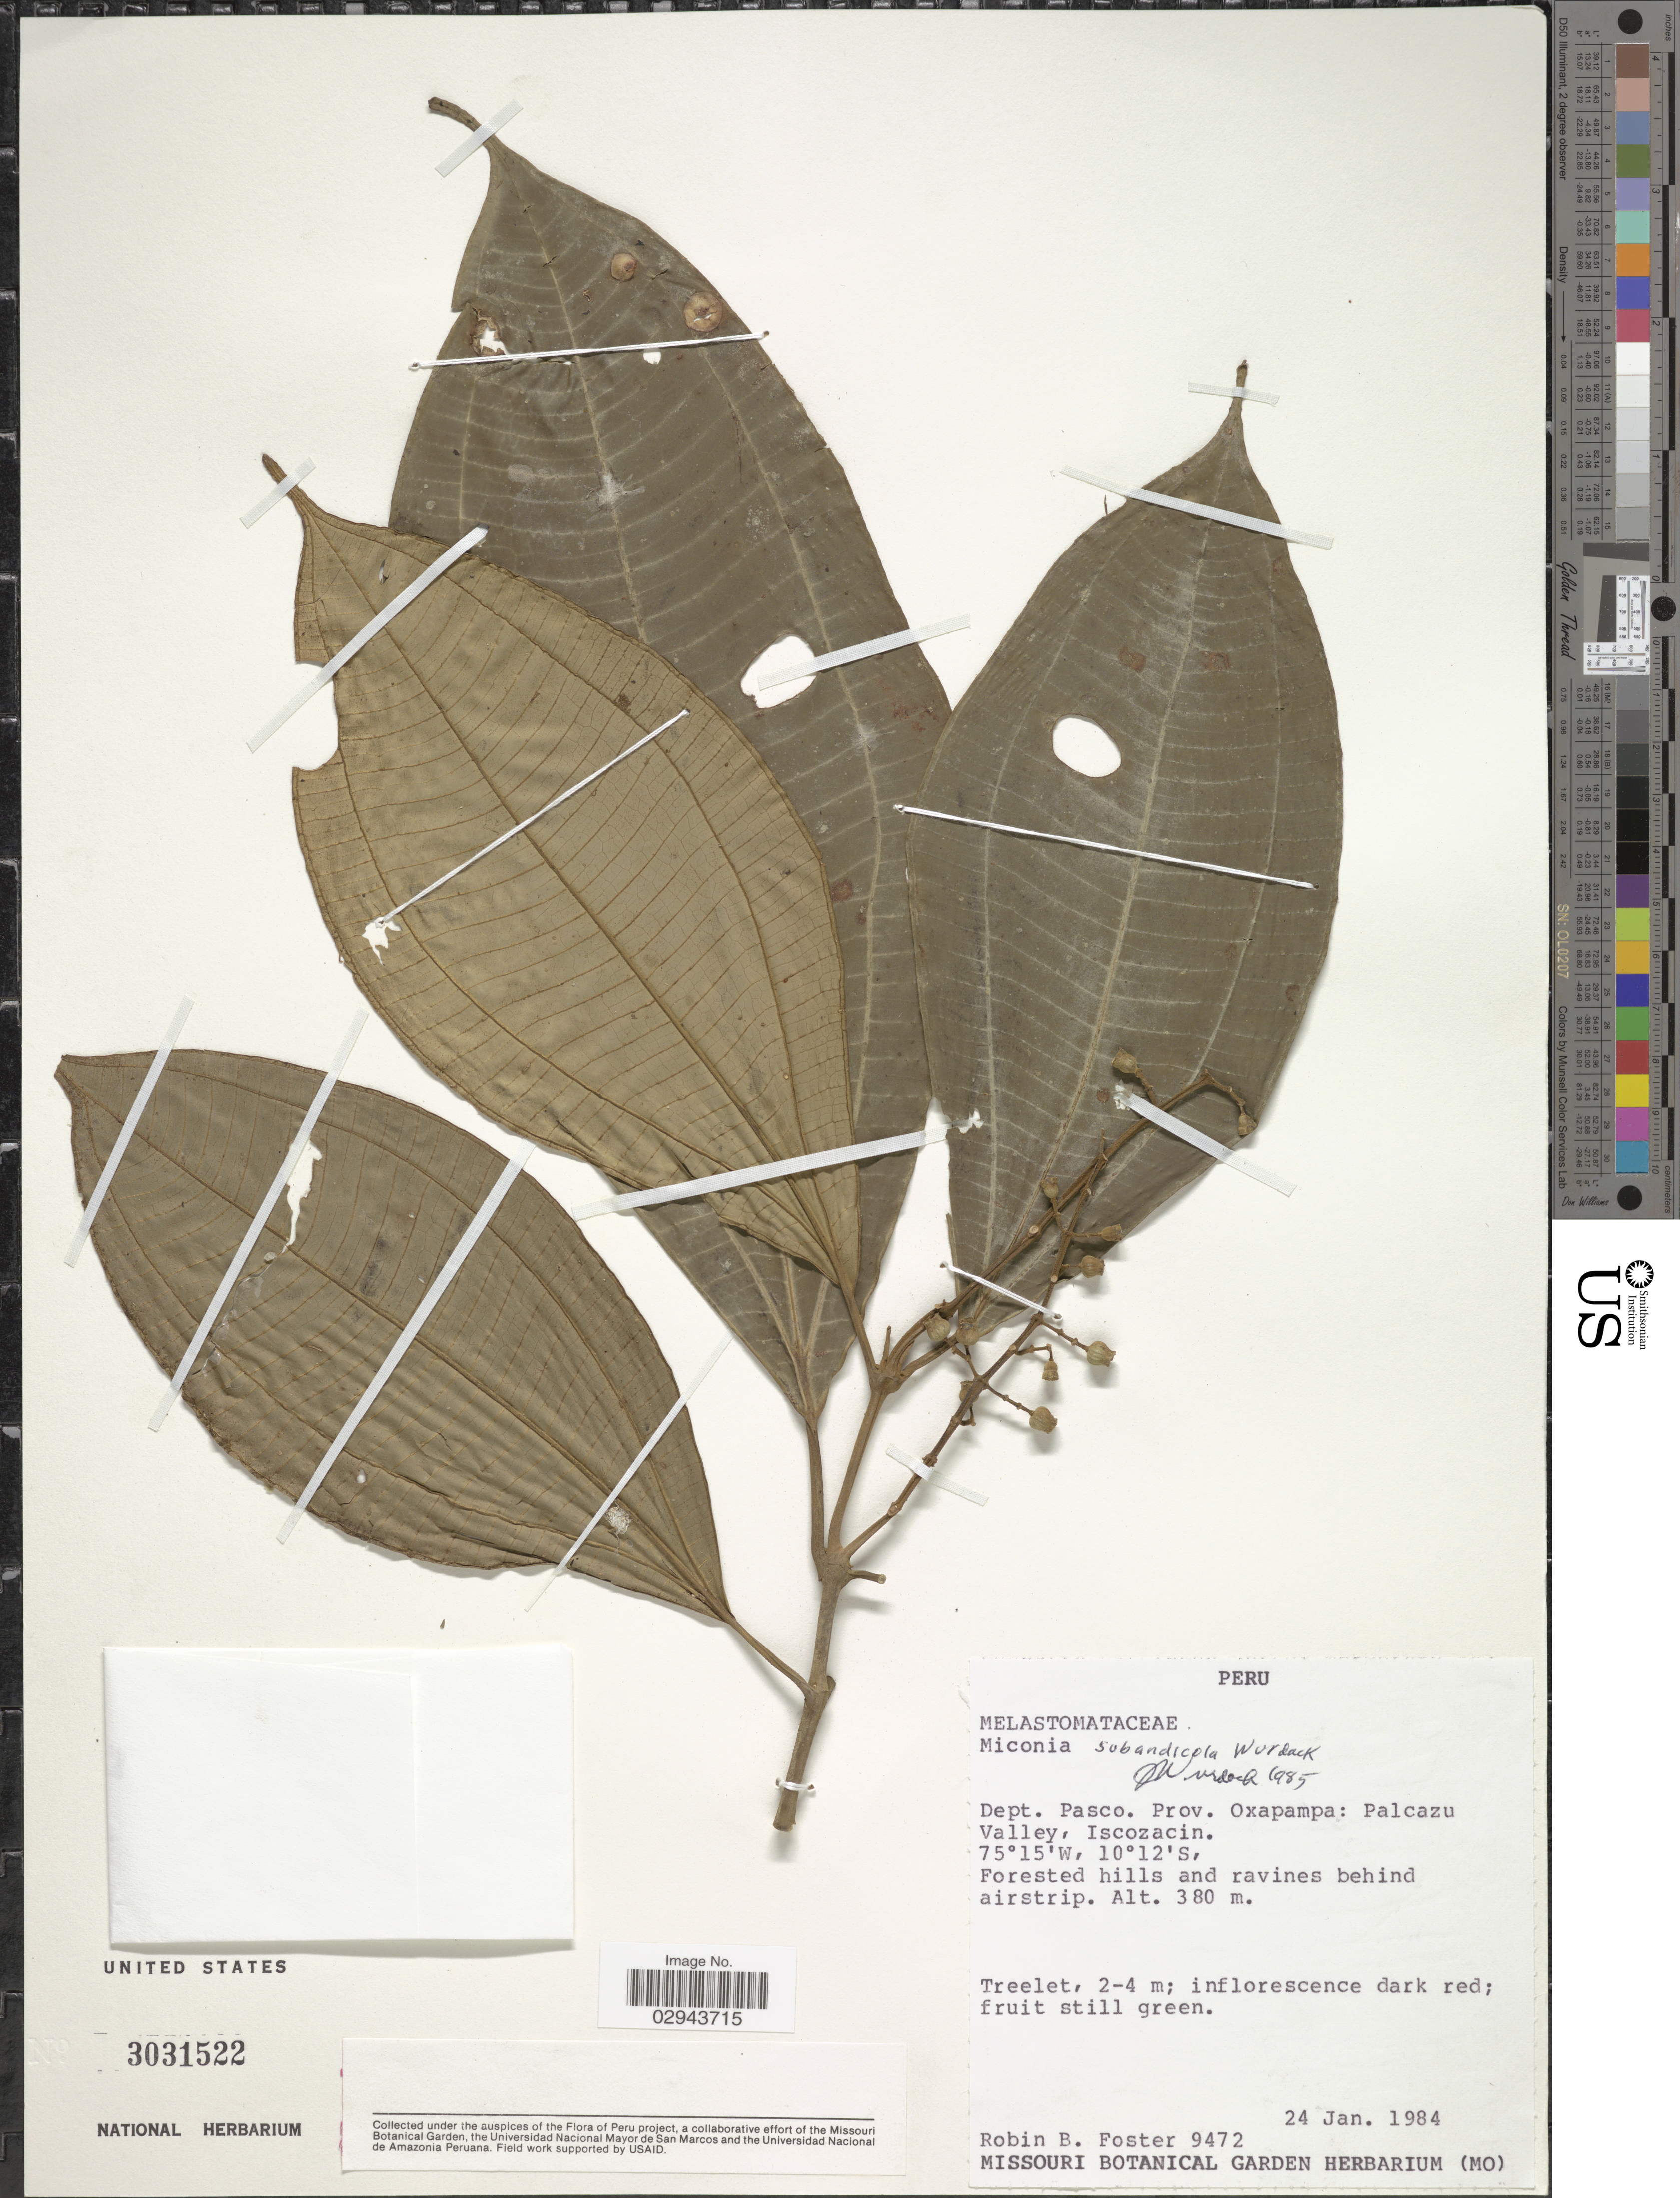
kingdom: Plantae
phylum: Tracheophyta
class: Magnoliopsida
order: Myrtales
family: Melastomataceae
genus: Miconia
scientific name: Miconia subandicola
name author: Wurdack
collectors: R. B. Foster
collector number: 9472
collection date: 1984-01-24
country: Peru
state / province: Pasco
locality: Dept. Pasco. Prov. Oxapampa: Palcazu Valley, Iscozacin. Behind airstrip.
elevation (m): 380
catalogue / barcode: US 3031522